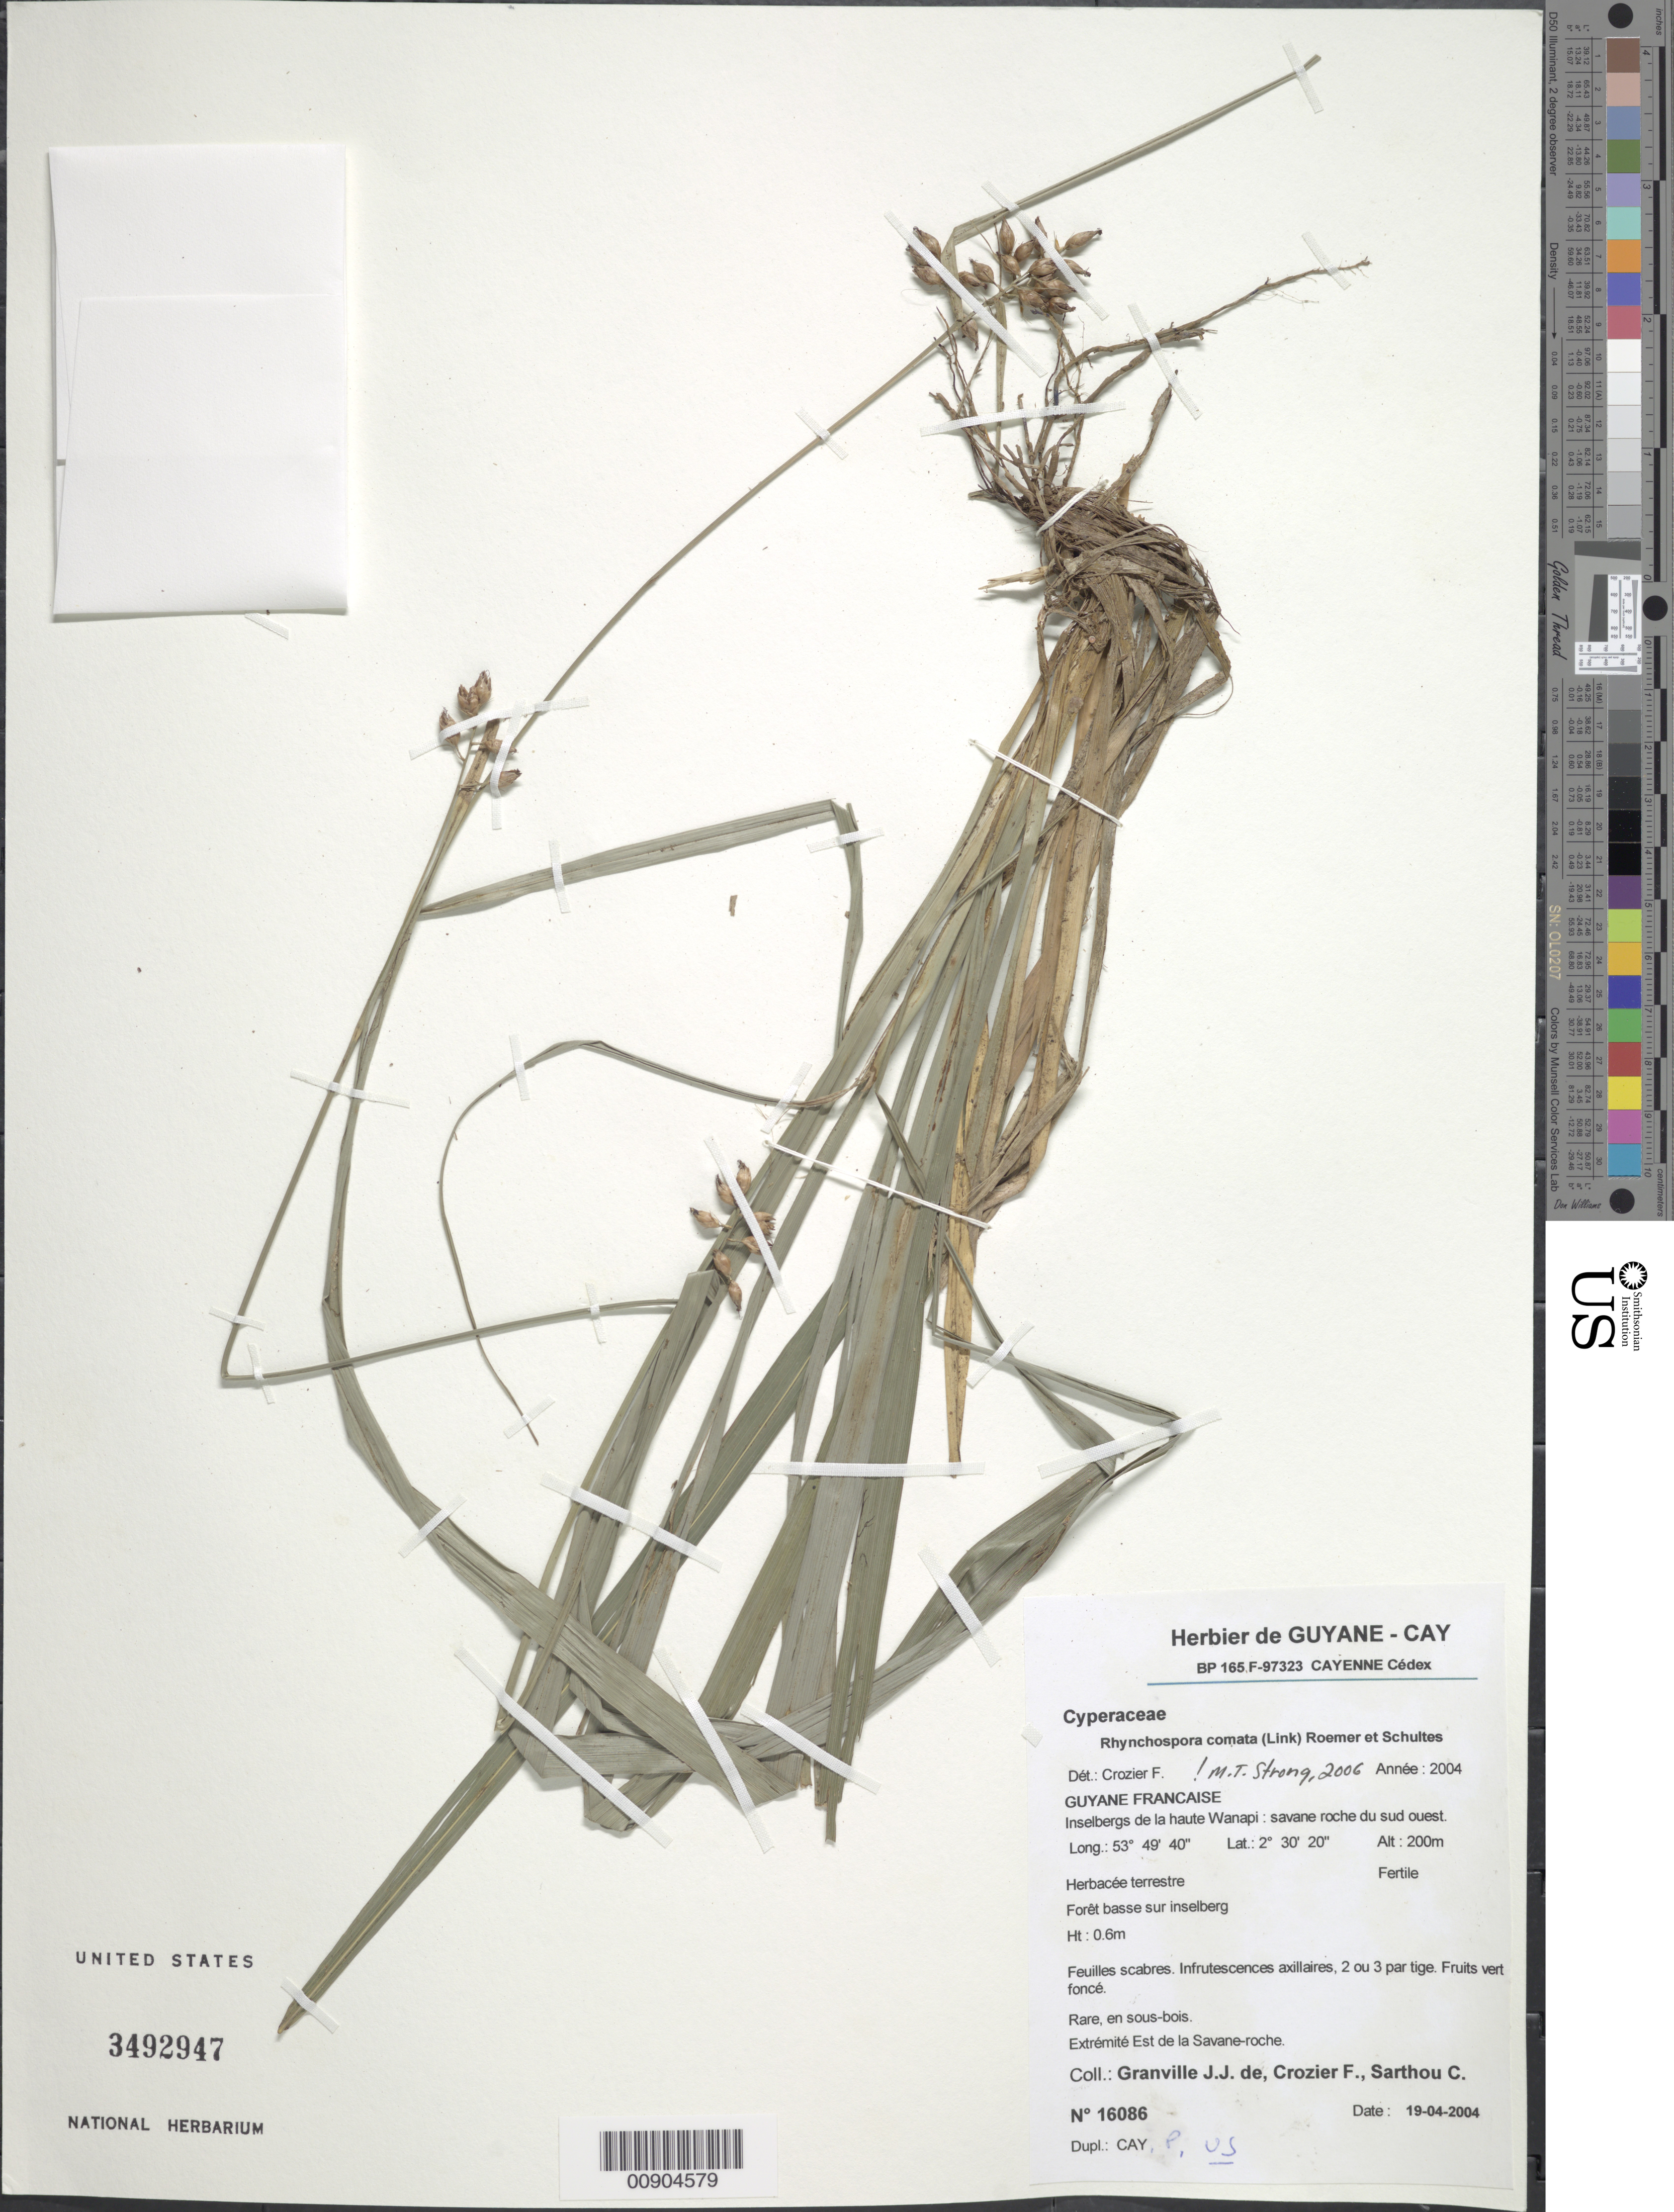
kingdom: Plantae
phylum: Tracheophyta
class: Liliopsida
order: Poales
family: Cyperaceae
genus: Rhynchospora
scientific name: Rhynchospora comata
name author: (Link) Schult.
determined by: Crozier, F.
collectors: J.-J. de Granville, F. Crozier & C. Sarthou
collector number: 16086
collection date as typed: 19-Apr-04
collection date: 2004-04-19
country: French Guiana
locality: Inselbergs de la haute Wanapi, extrémité est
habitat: Forêt basse sur inselberg; sous bois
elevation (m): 200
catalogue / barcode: US 3492947